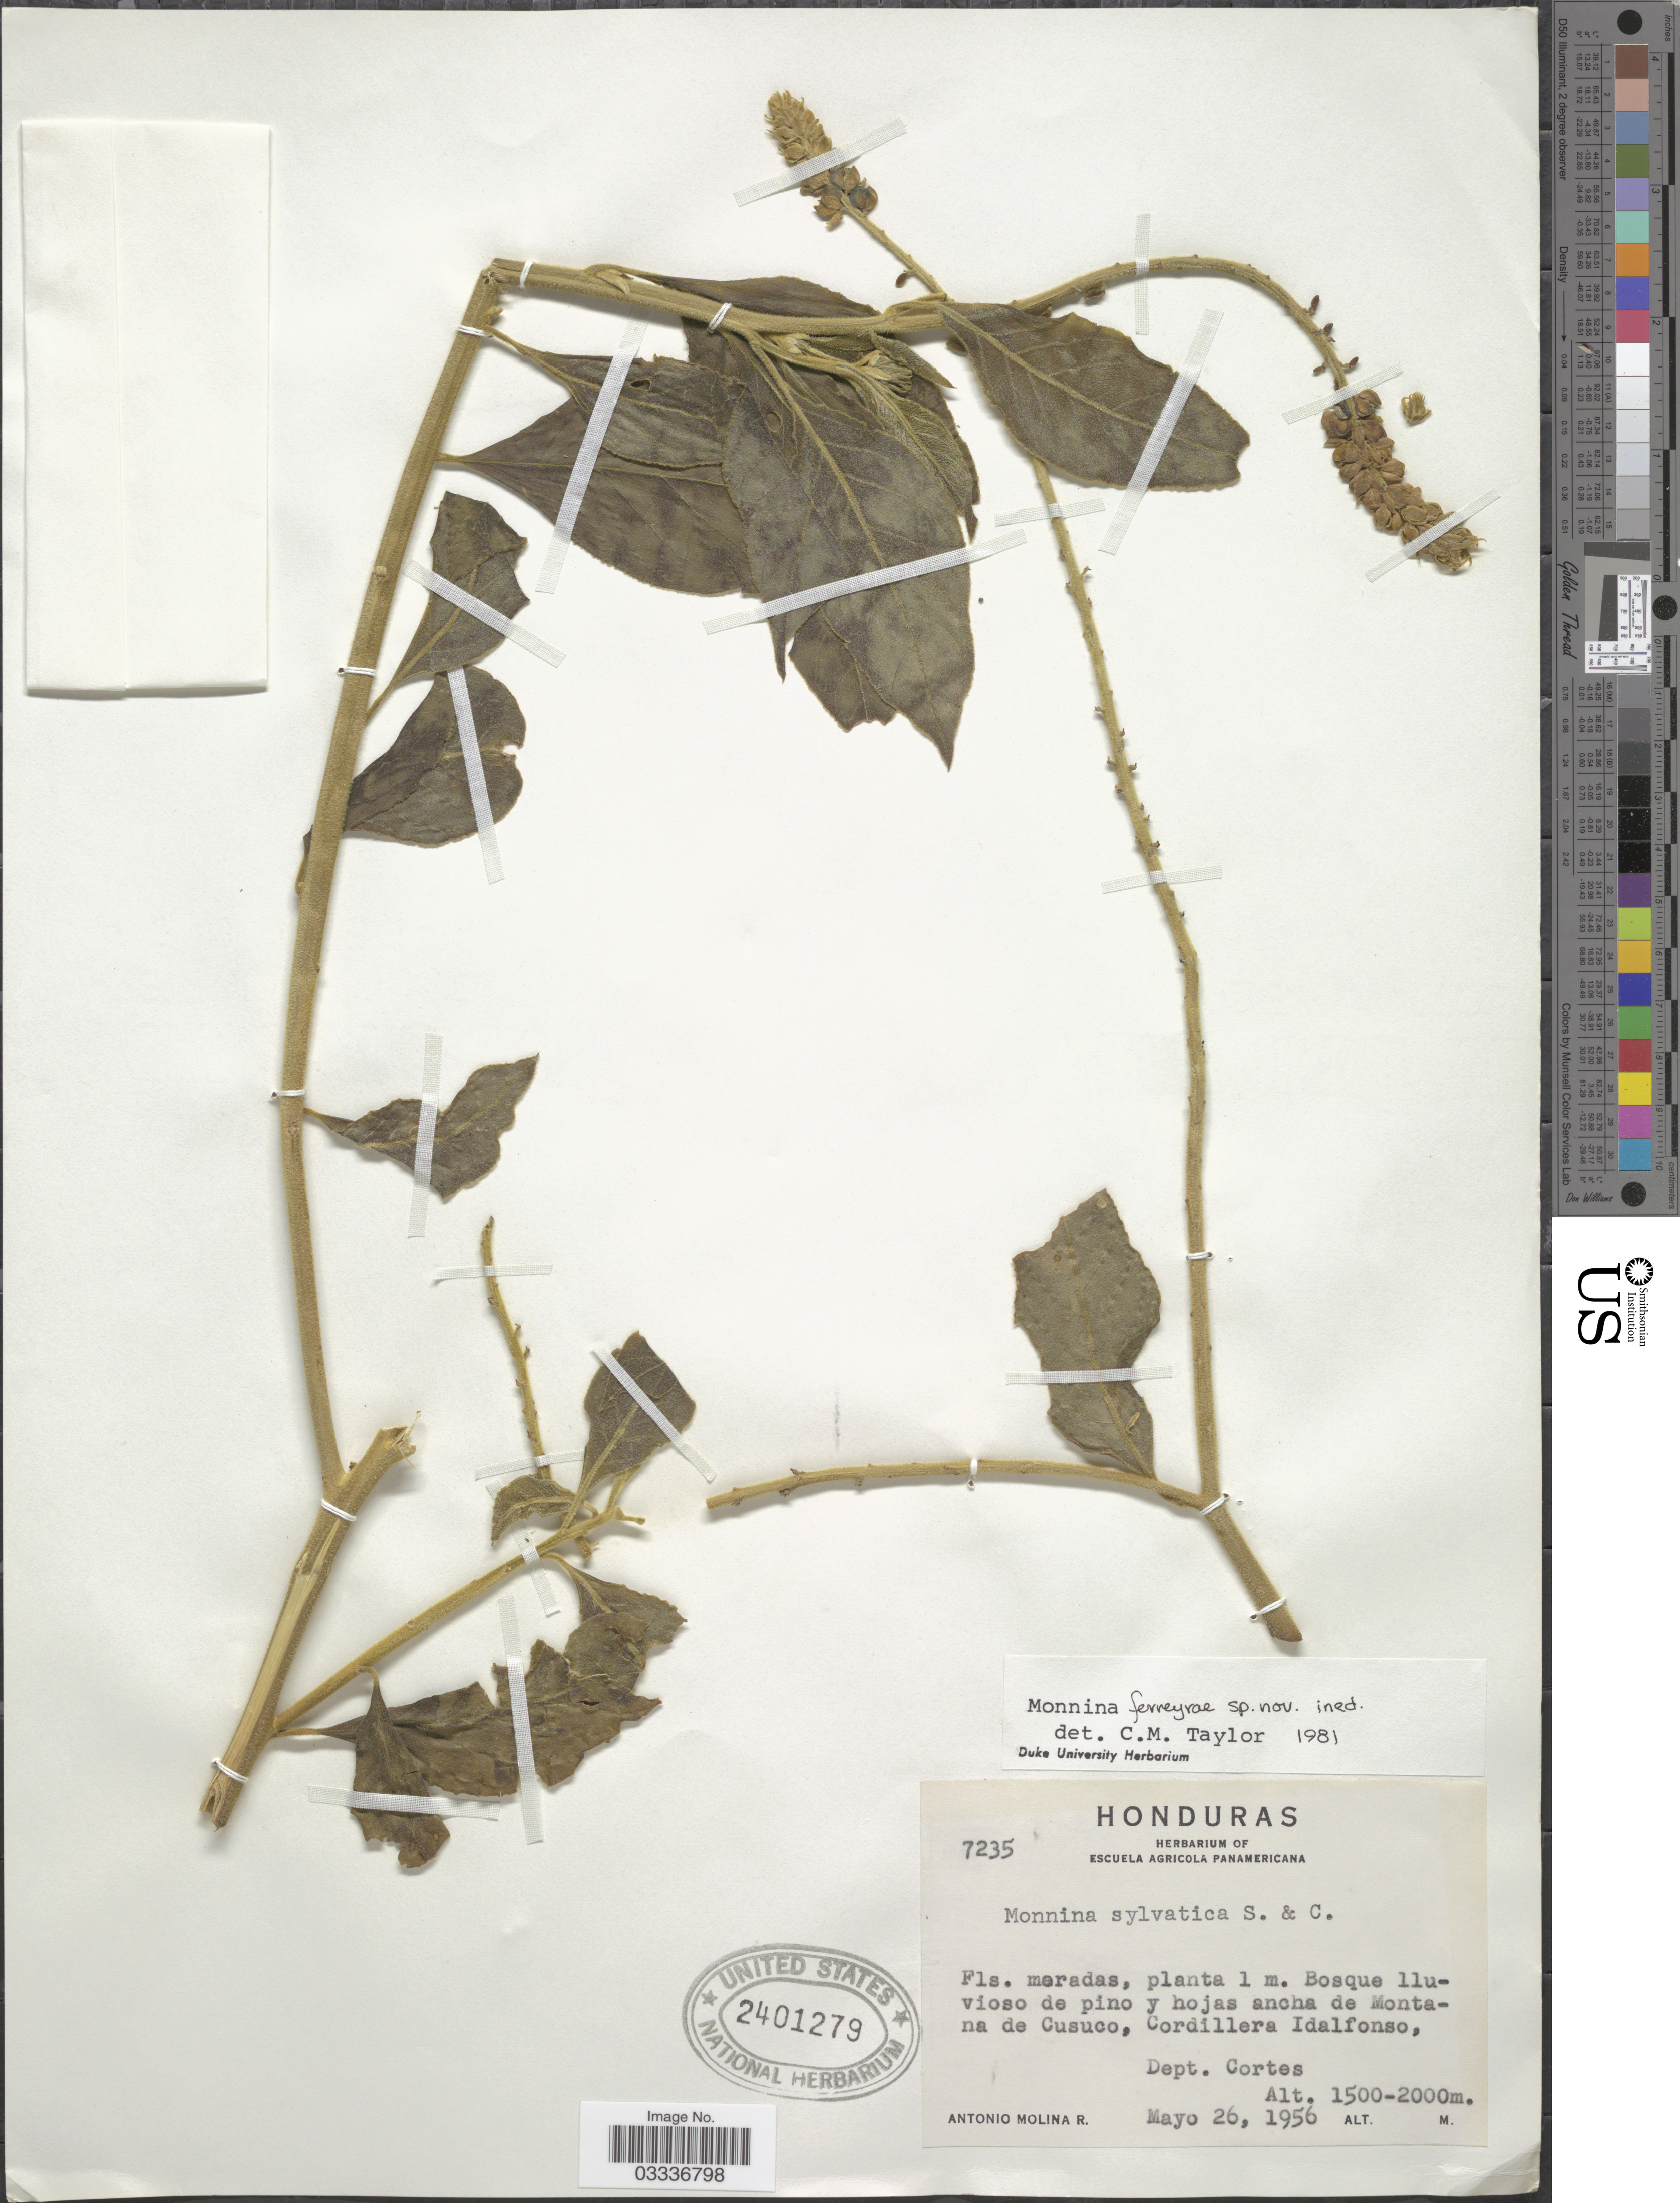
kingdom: Plantae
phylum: Tracheophyta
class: Magnoliopsida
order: Fabales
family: Polygalaceae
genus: Monnina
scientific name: Monnina ferreyrae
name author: C.M. Taylor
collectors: A. Molina R.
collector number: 7235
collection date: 1956-05-26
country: Honduras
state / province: Cortés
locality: Ancha de Montana de Cusuco, Cordillera Idalfonso. Dept. Cortes.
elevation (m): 1500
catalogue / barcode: US 2401279